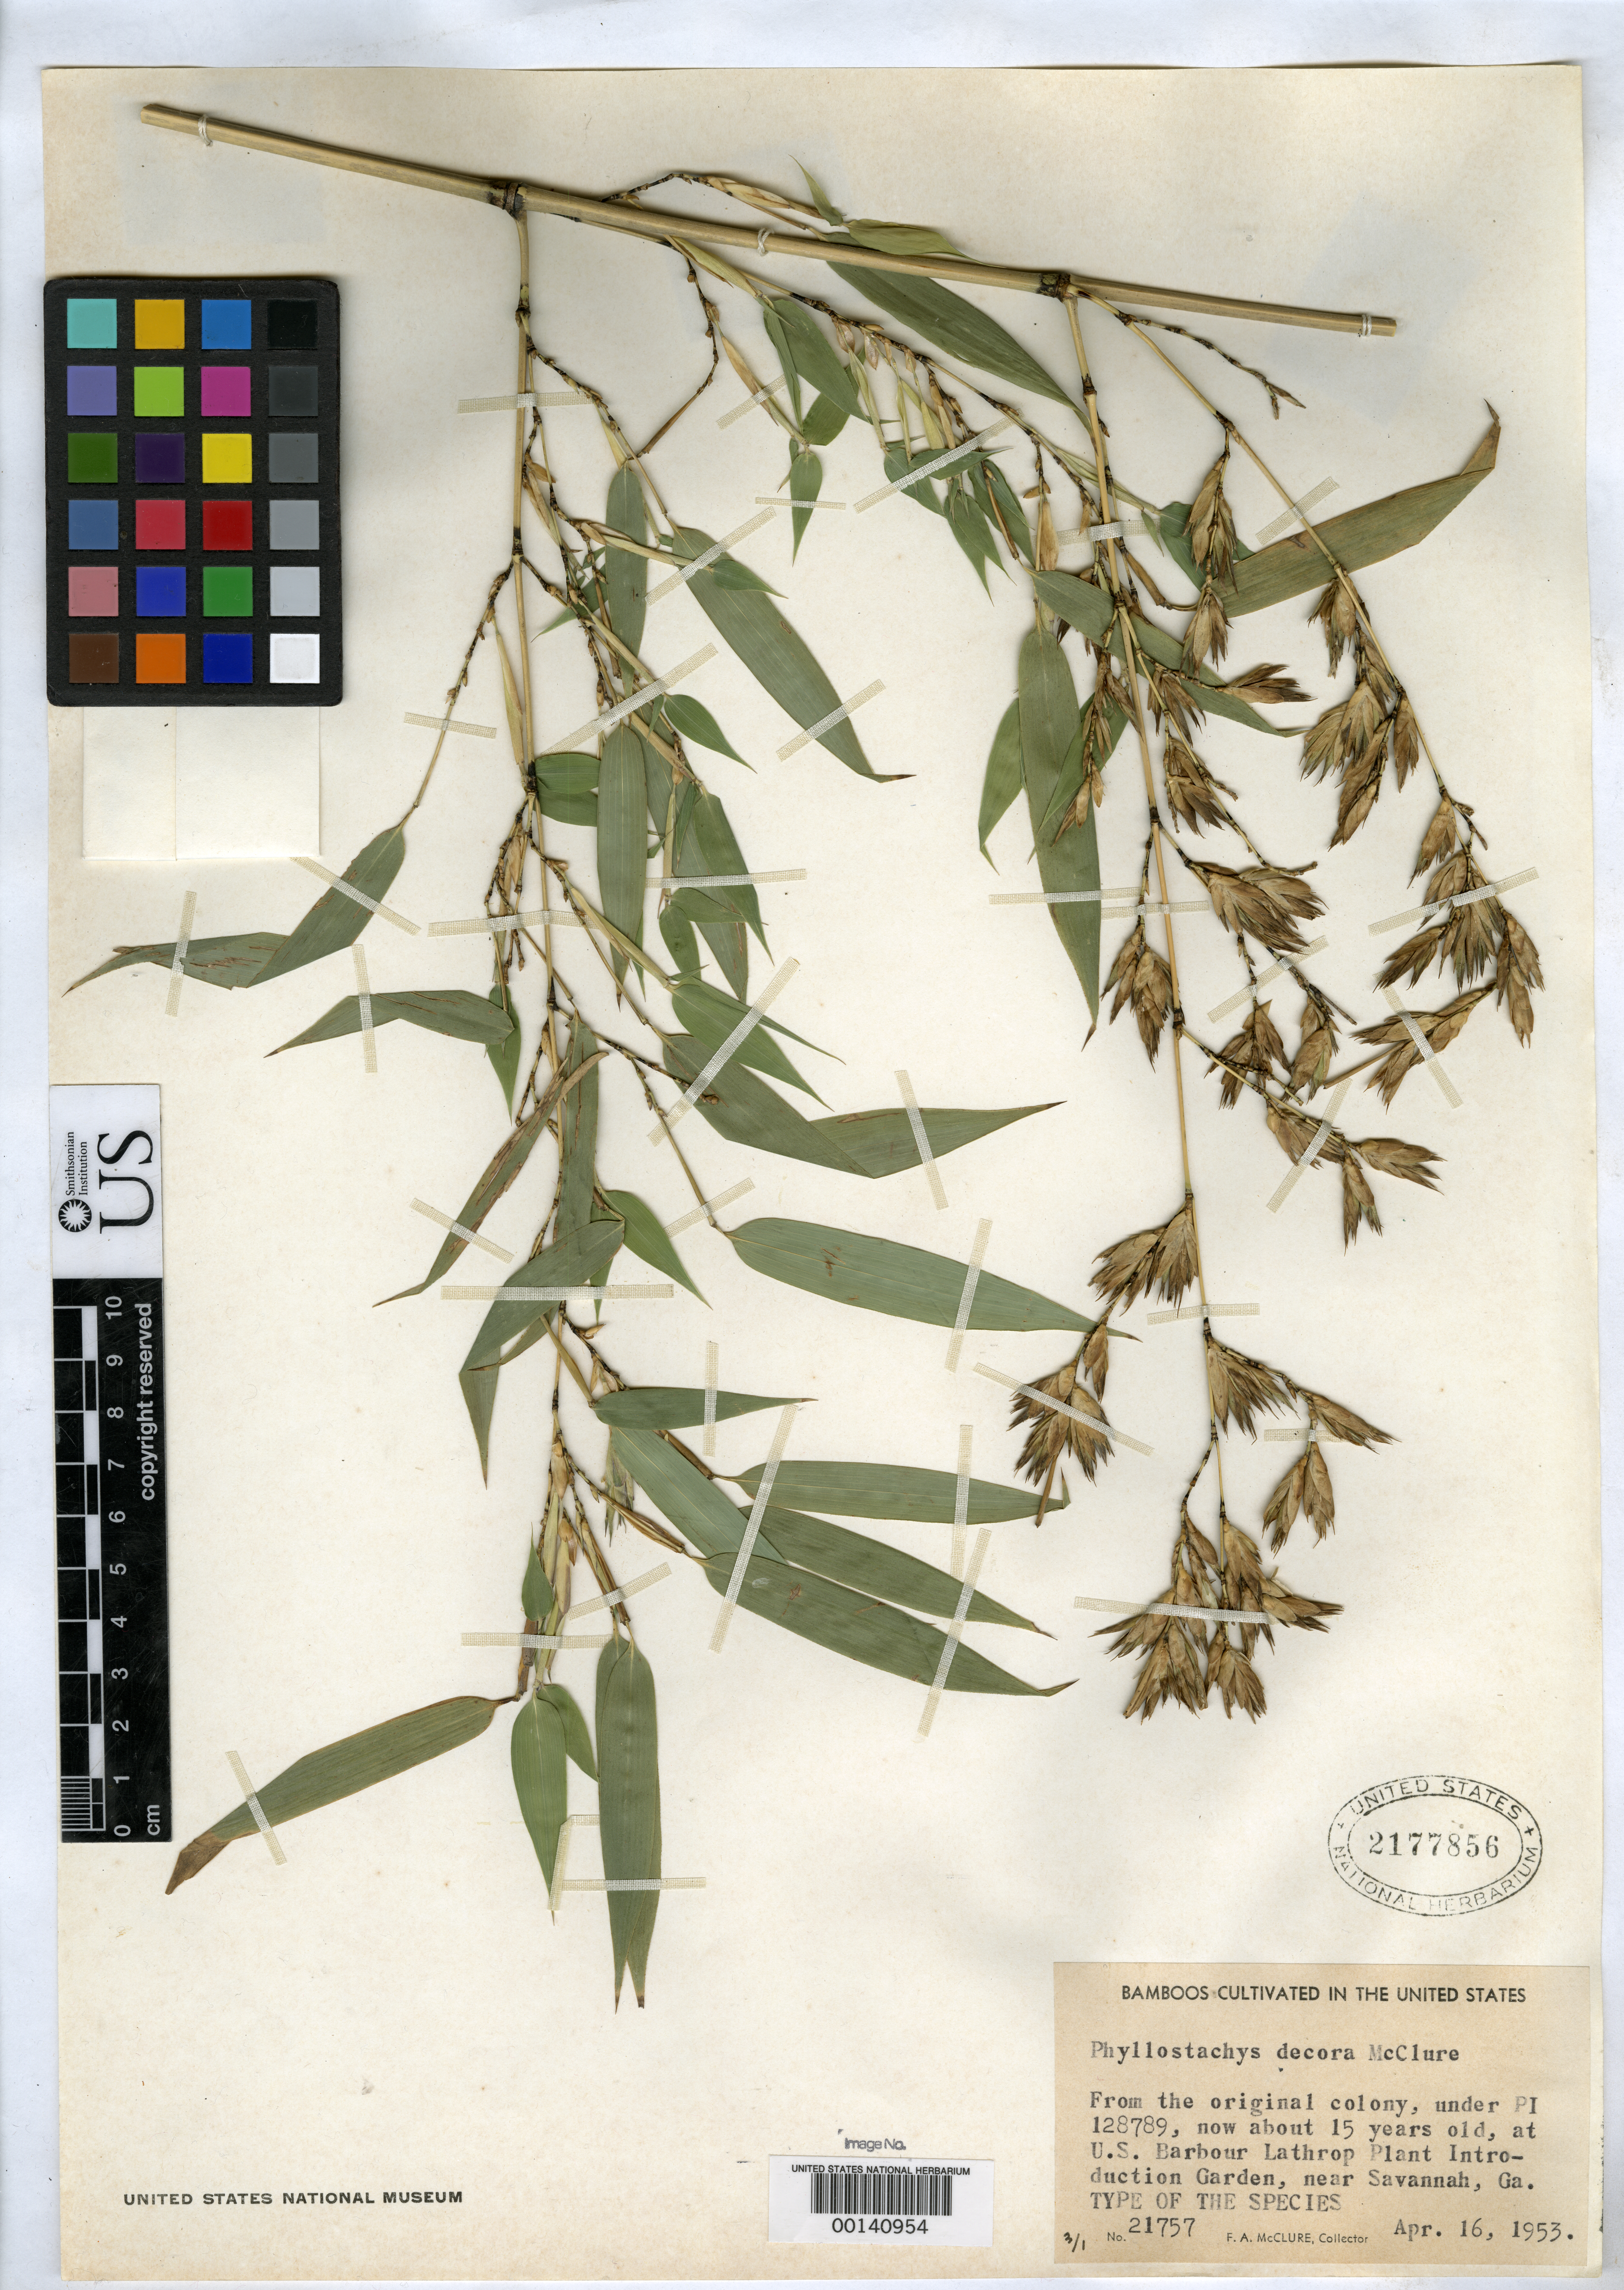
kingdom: Plantae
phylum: Tracheophyta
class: Liliopsida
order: Poales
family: Poaceae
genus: Phyllostachys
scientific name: Phyllostachys decora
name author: McClure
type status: Holotype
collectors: F. A. McClure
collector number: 21757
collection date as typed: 16 Apr 1953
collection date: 1953-04-16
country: China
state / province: Guangxi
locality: Hoi Wai Monastery, Lung Chi Mountain near I-Ming.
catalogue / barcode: US 2177856